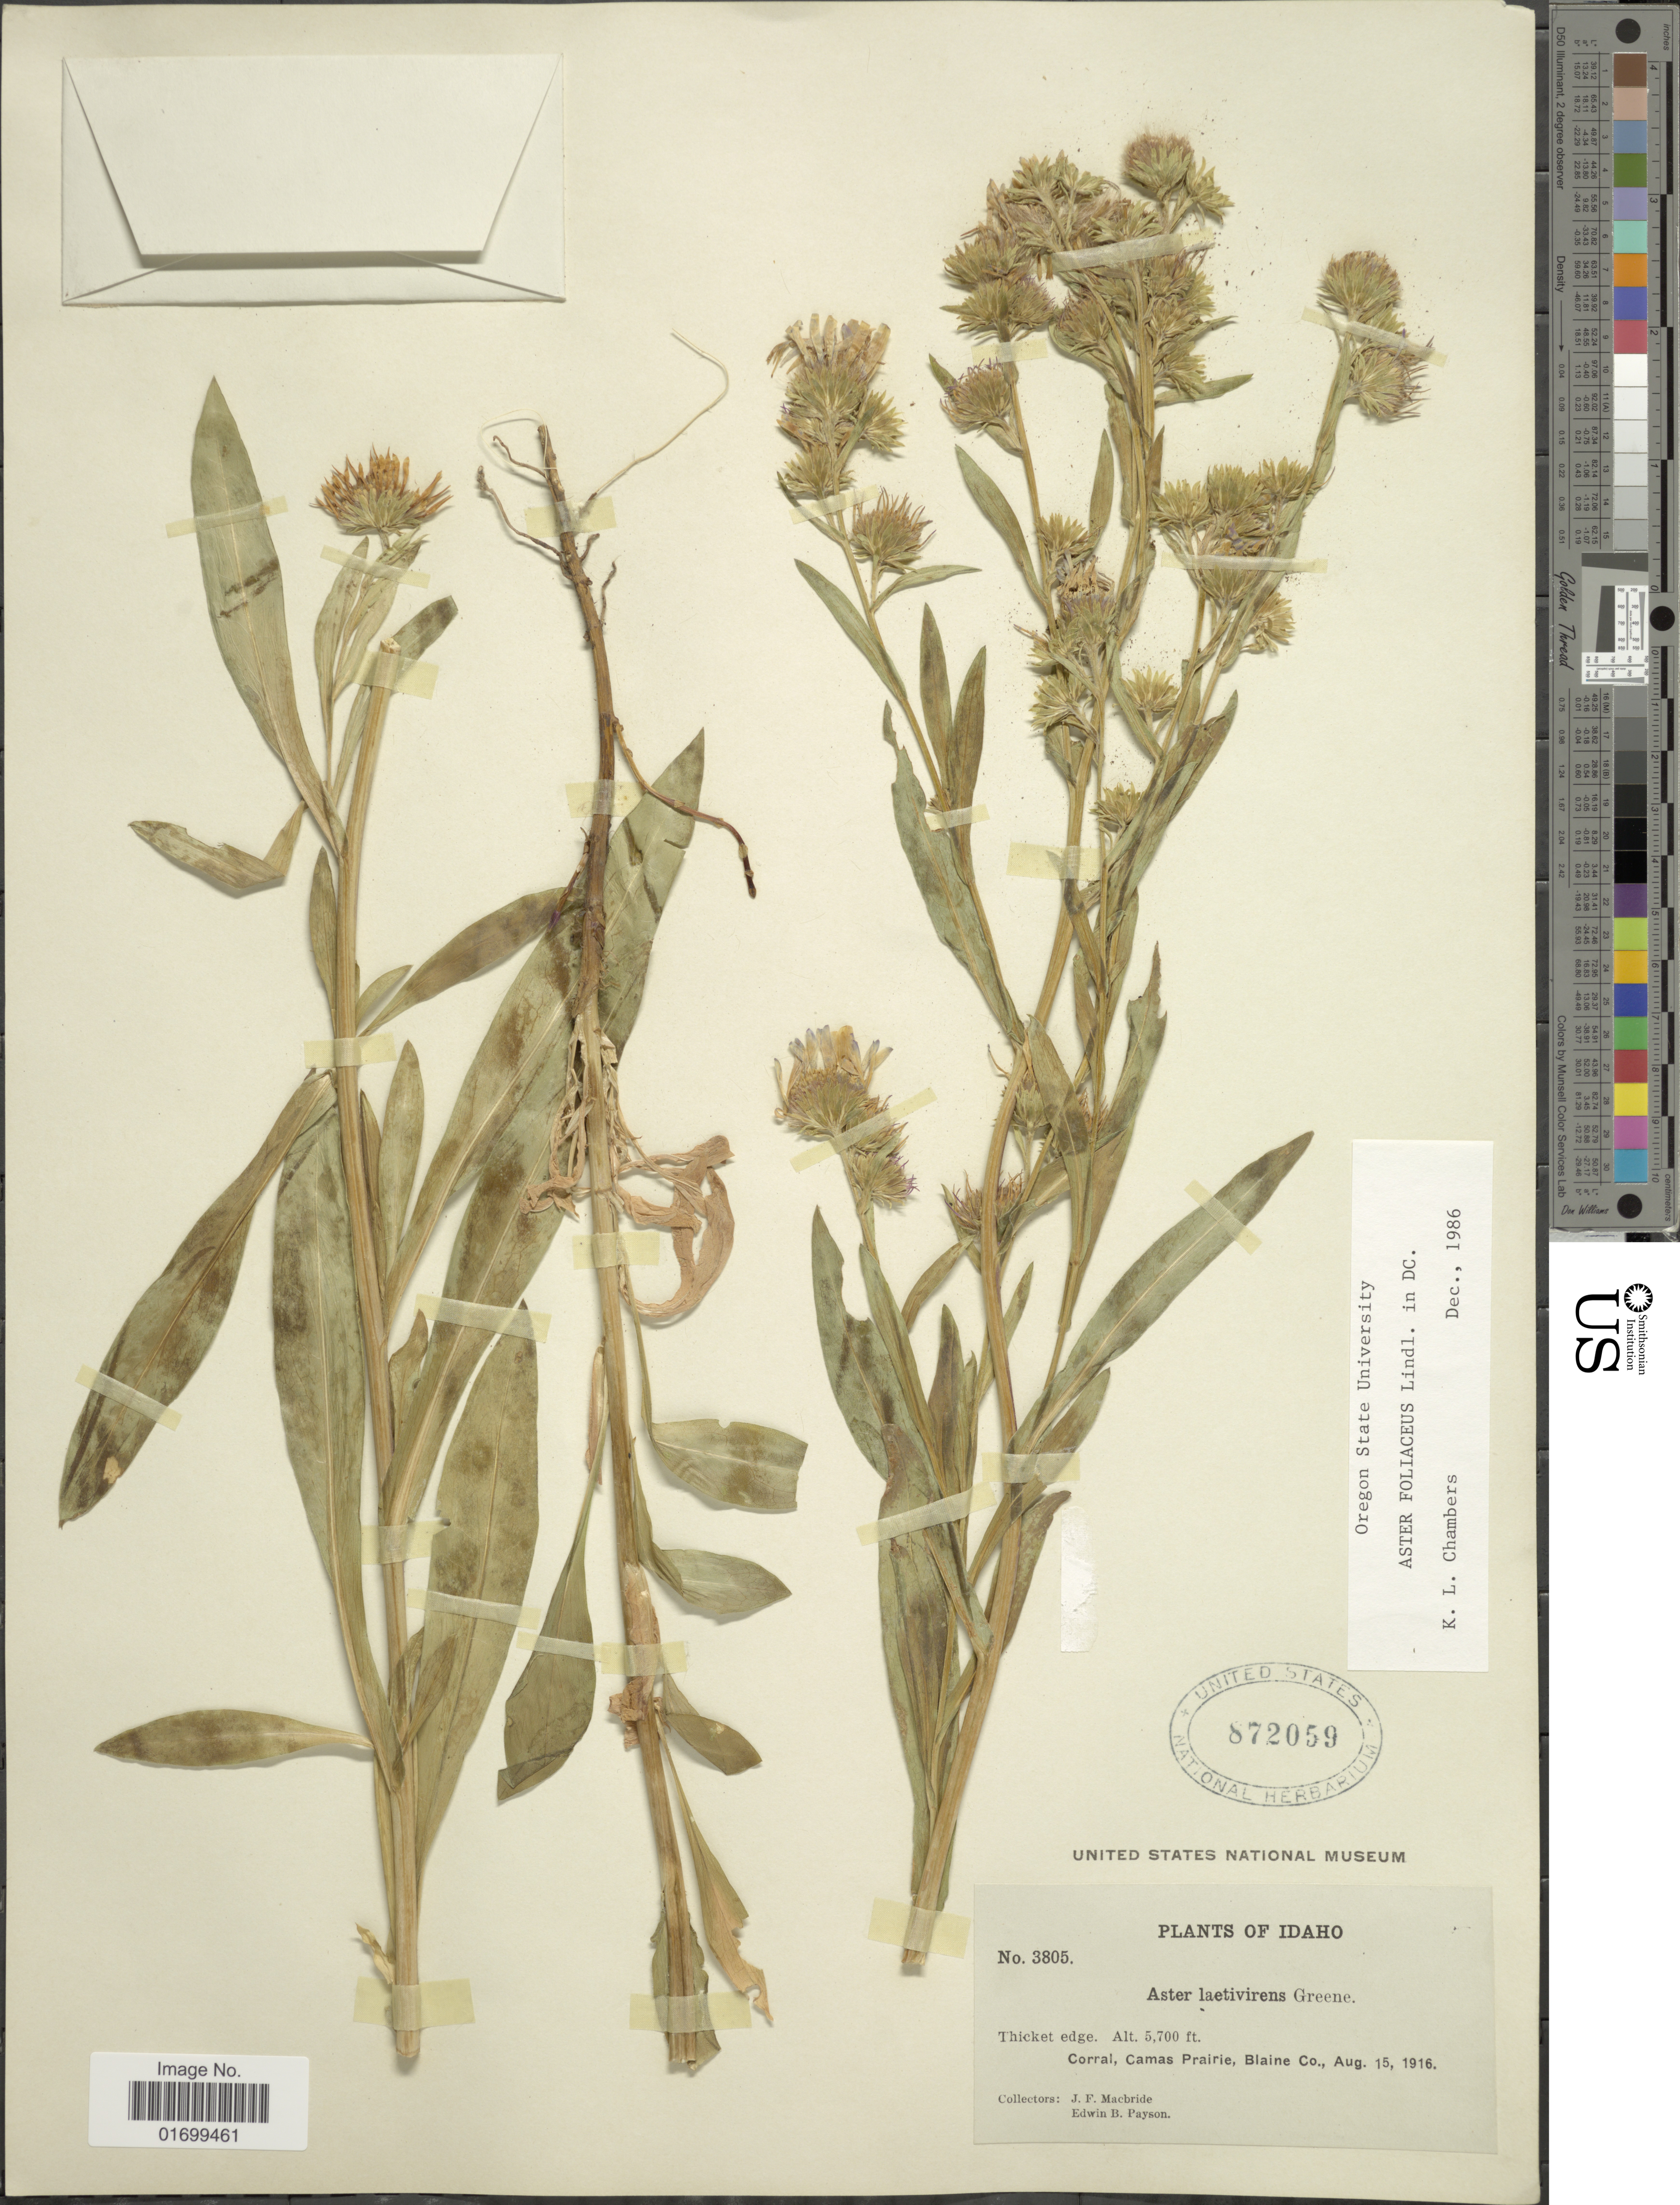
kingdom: Plantae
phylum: Tracheophyta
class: Magnoliopsida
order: Asterales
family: Asteraceae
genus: Symphyotrichum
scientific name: Symphyotrichum foliaceum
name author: (Lindl. ex DC.) G.L. Nesom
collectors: J. F. Macbride & E. B. Payson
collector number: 3805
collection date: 1916-08-15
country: United States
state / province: Idaho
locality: Thicket edge, Corral, Camas Prairie, Blaine Co.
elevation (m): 1737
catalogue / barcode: US 872059